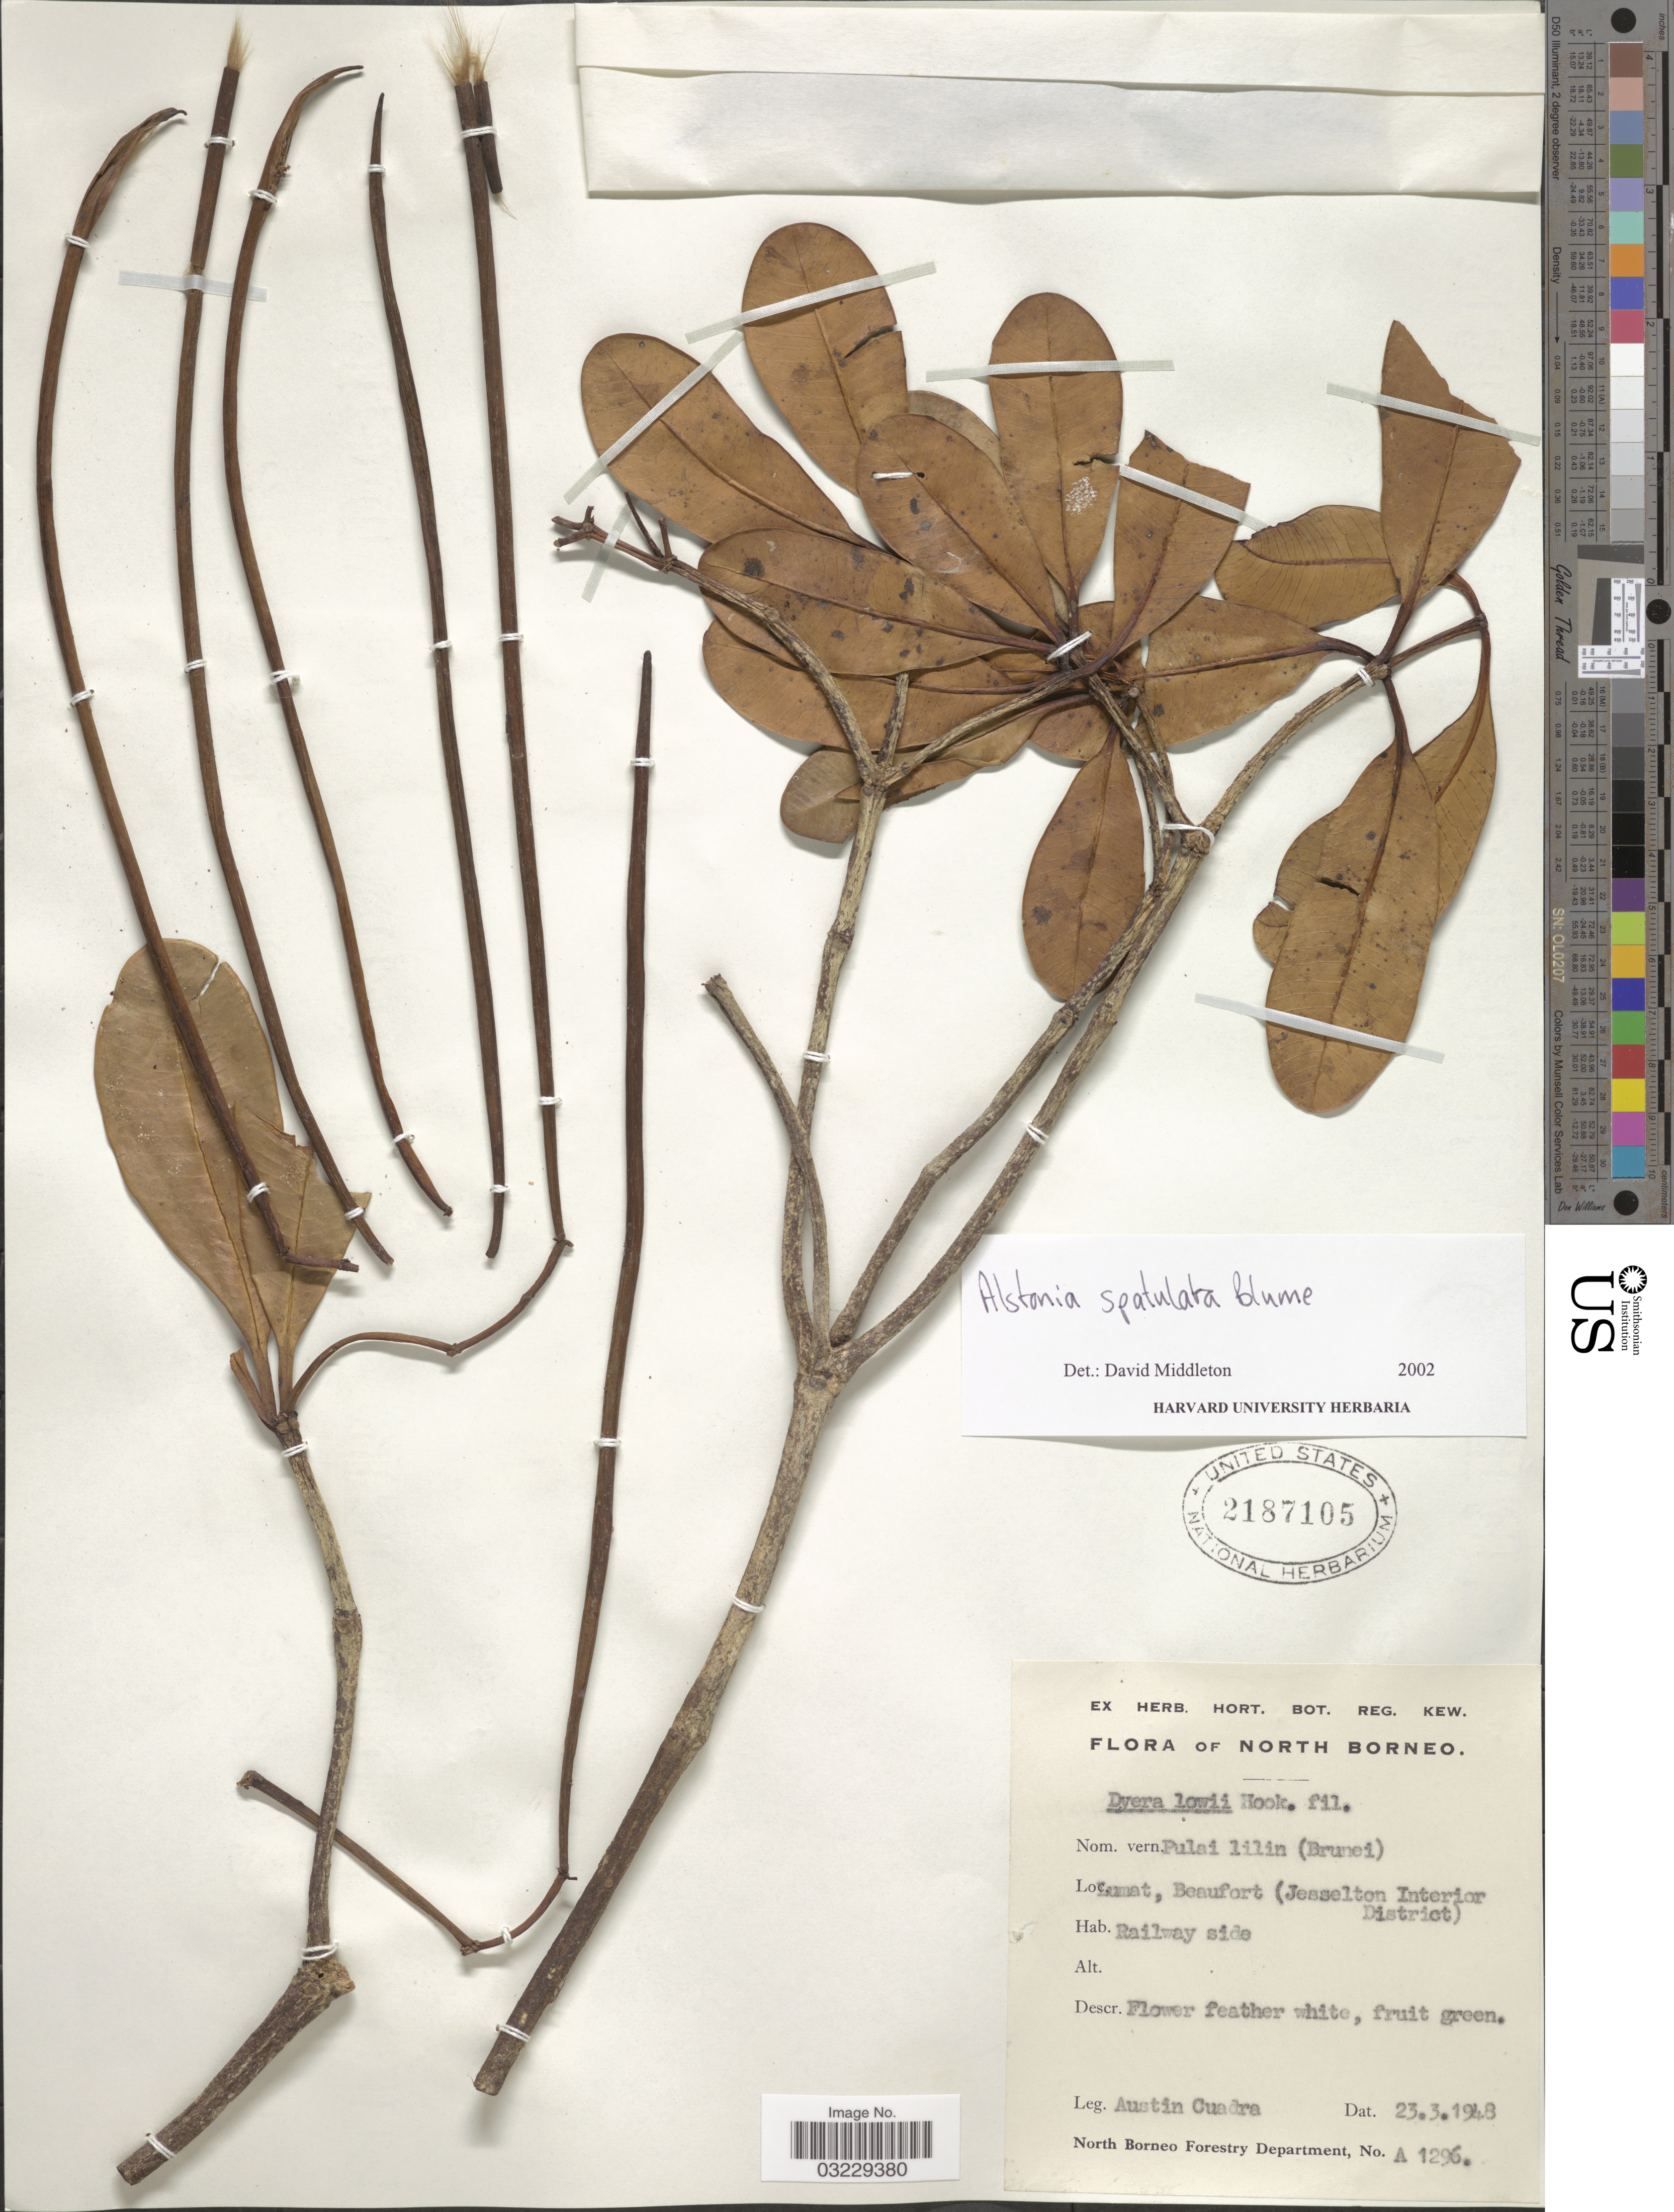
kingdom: Plantae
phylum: Tracheophyta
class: Magnoliopsida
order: Gentianales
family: Apocynaceae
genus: Alstonia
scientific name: Alstonia spathulata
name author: Blume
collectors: A. Cuadra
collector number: A1296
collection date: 1948-03-23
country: Malaysia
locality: North Borneo. Lumat, Beaufort (Jesselton Interior District). Railway side.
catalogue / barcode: US 2187105